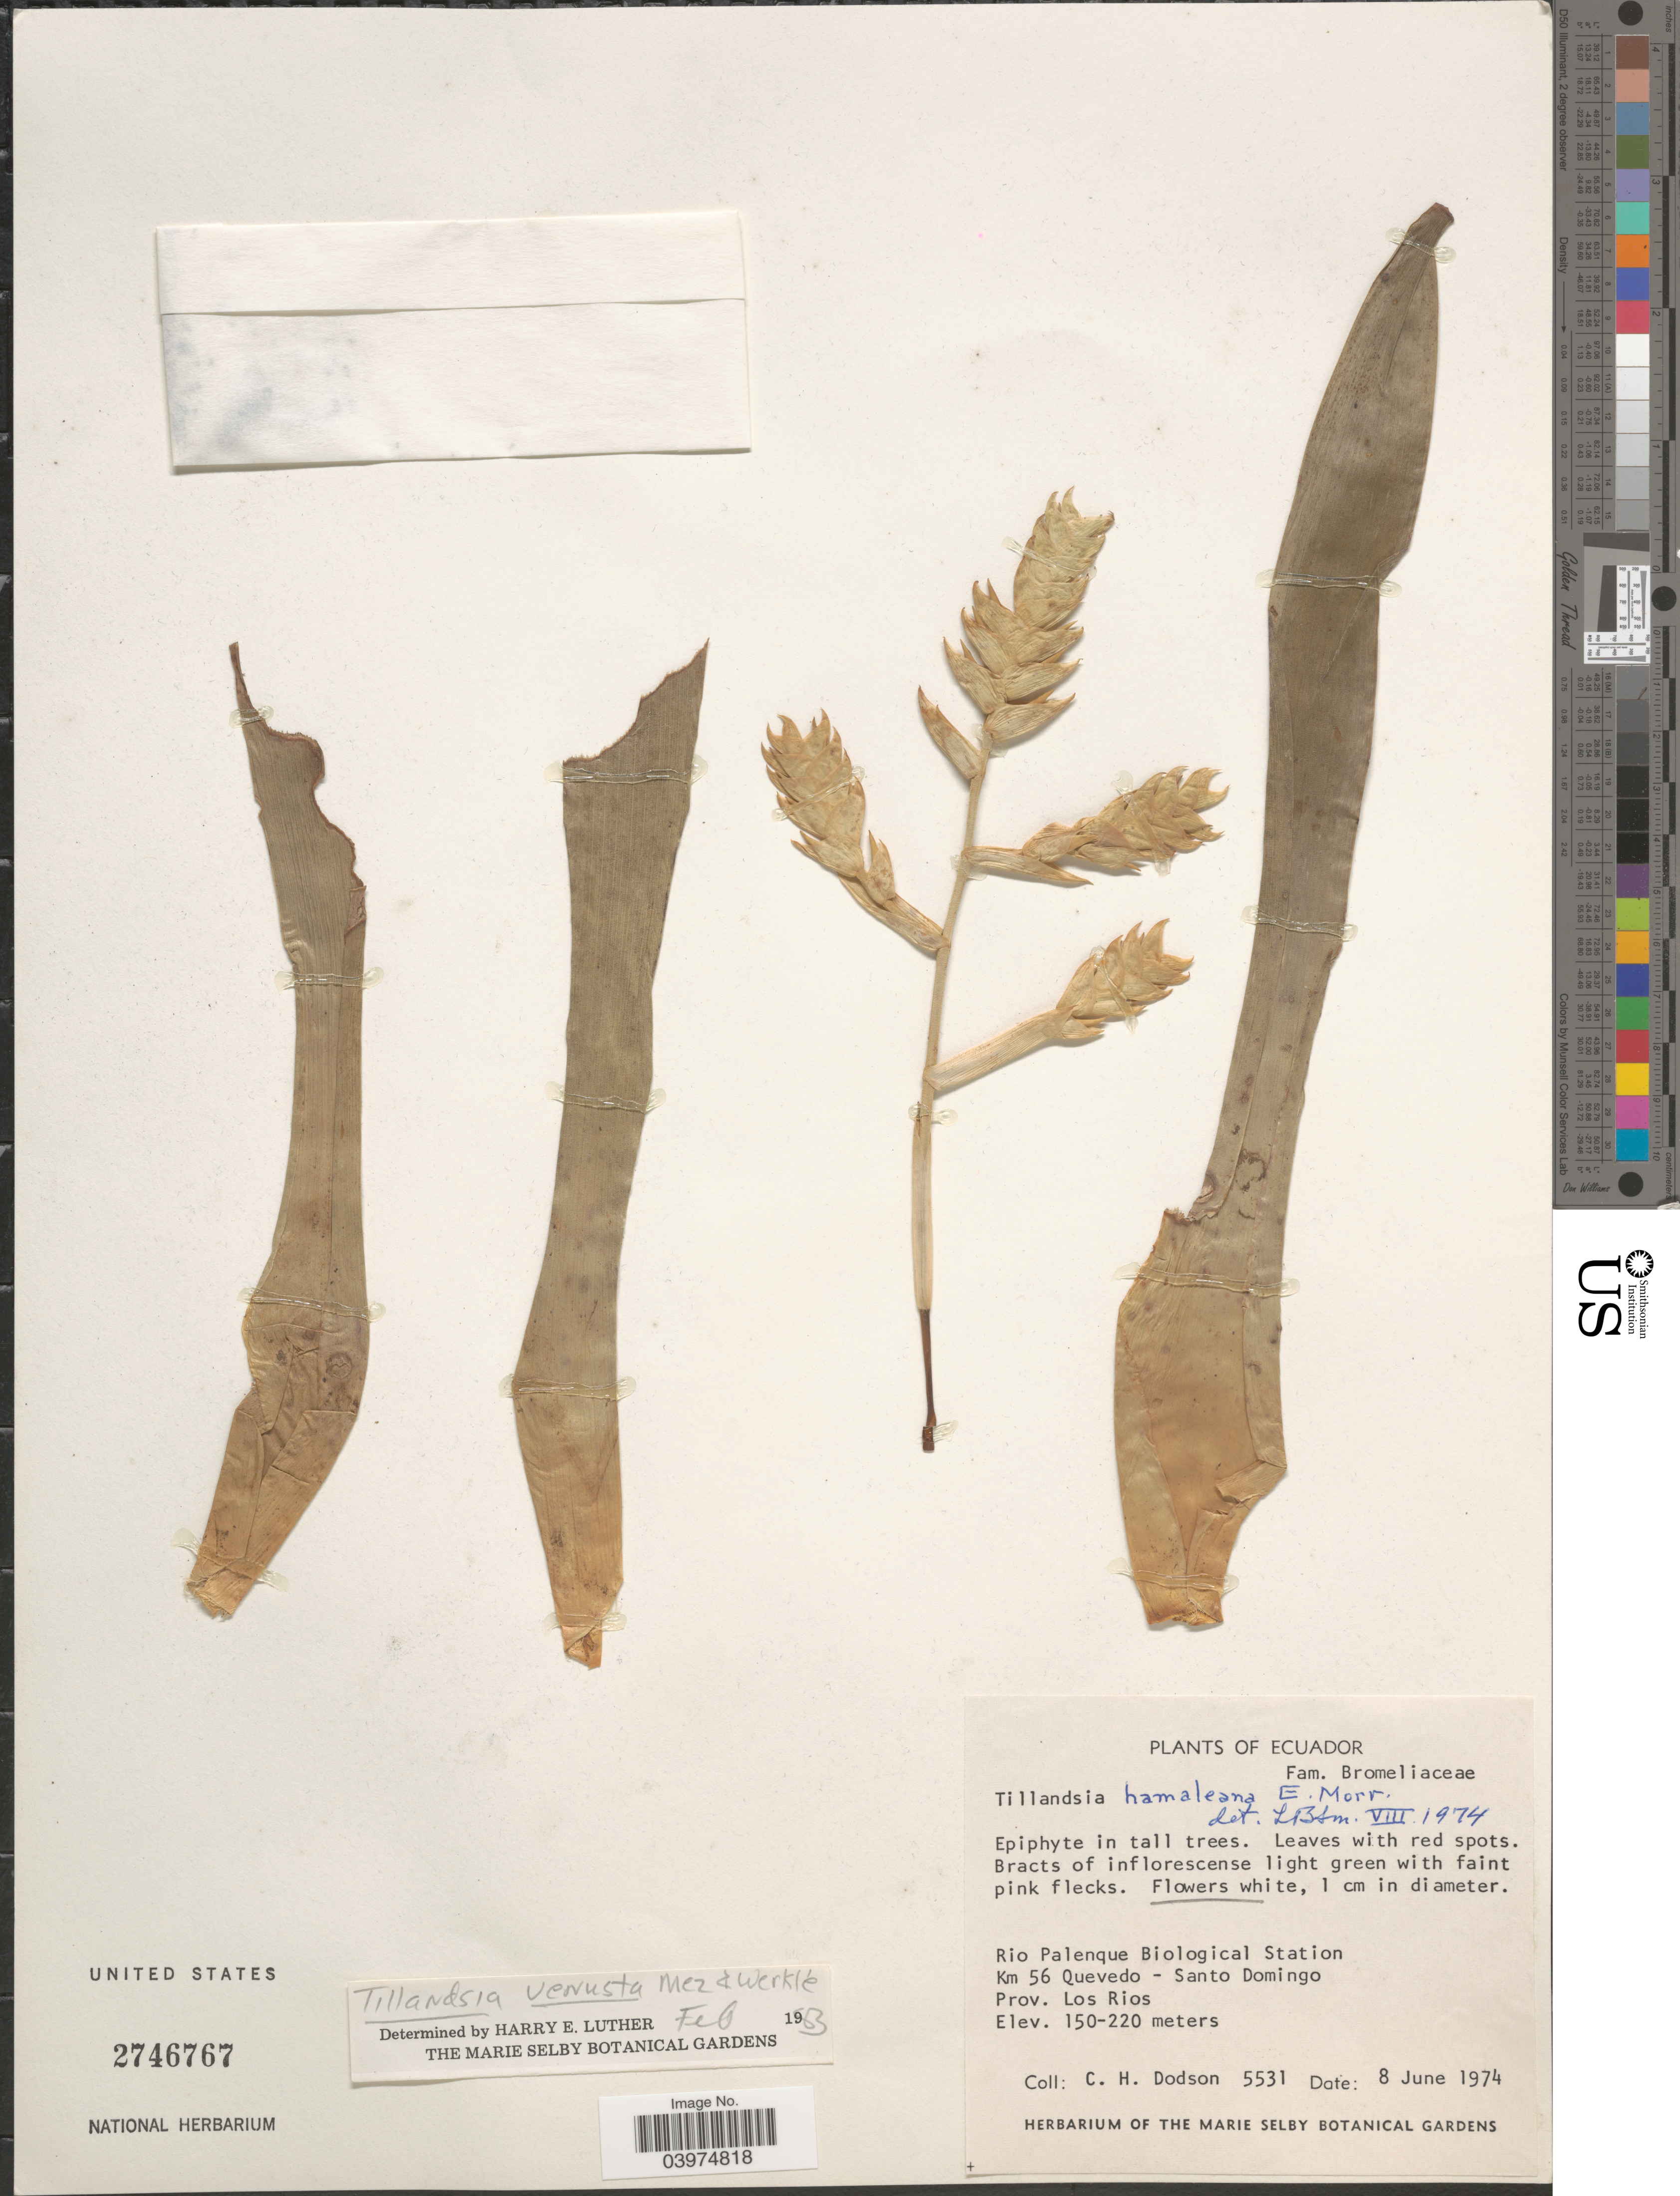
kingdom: Plantae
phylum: Tracheophyta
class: Liliopsida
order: Poales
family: Bromeliaceae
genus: Tillandsia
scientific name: Tillandsia venusta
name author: Mez & Wercklé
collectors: C. H. Dodson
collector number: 5531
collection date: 1974-06-08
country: Ecuador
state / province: Los Ríos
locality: Rio Palenque Biological Station. Km 56 Quevedo - Santo Domingo. Prov. Los Rios.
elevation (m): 150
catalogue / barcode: US 2746767